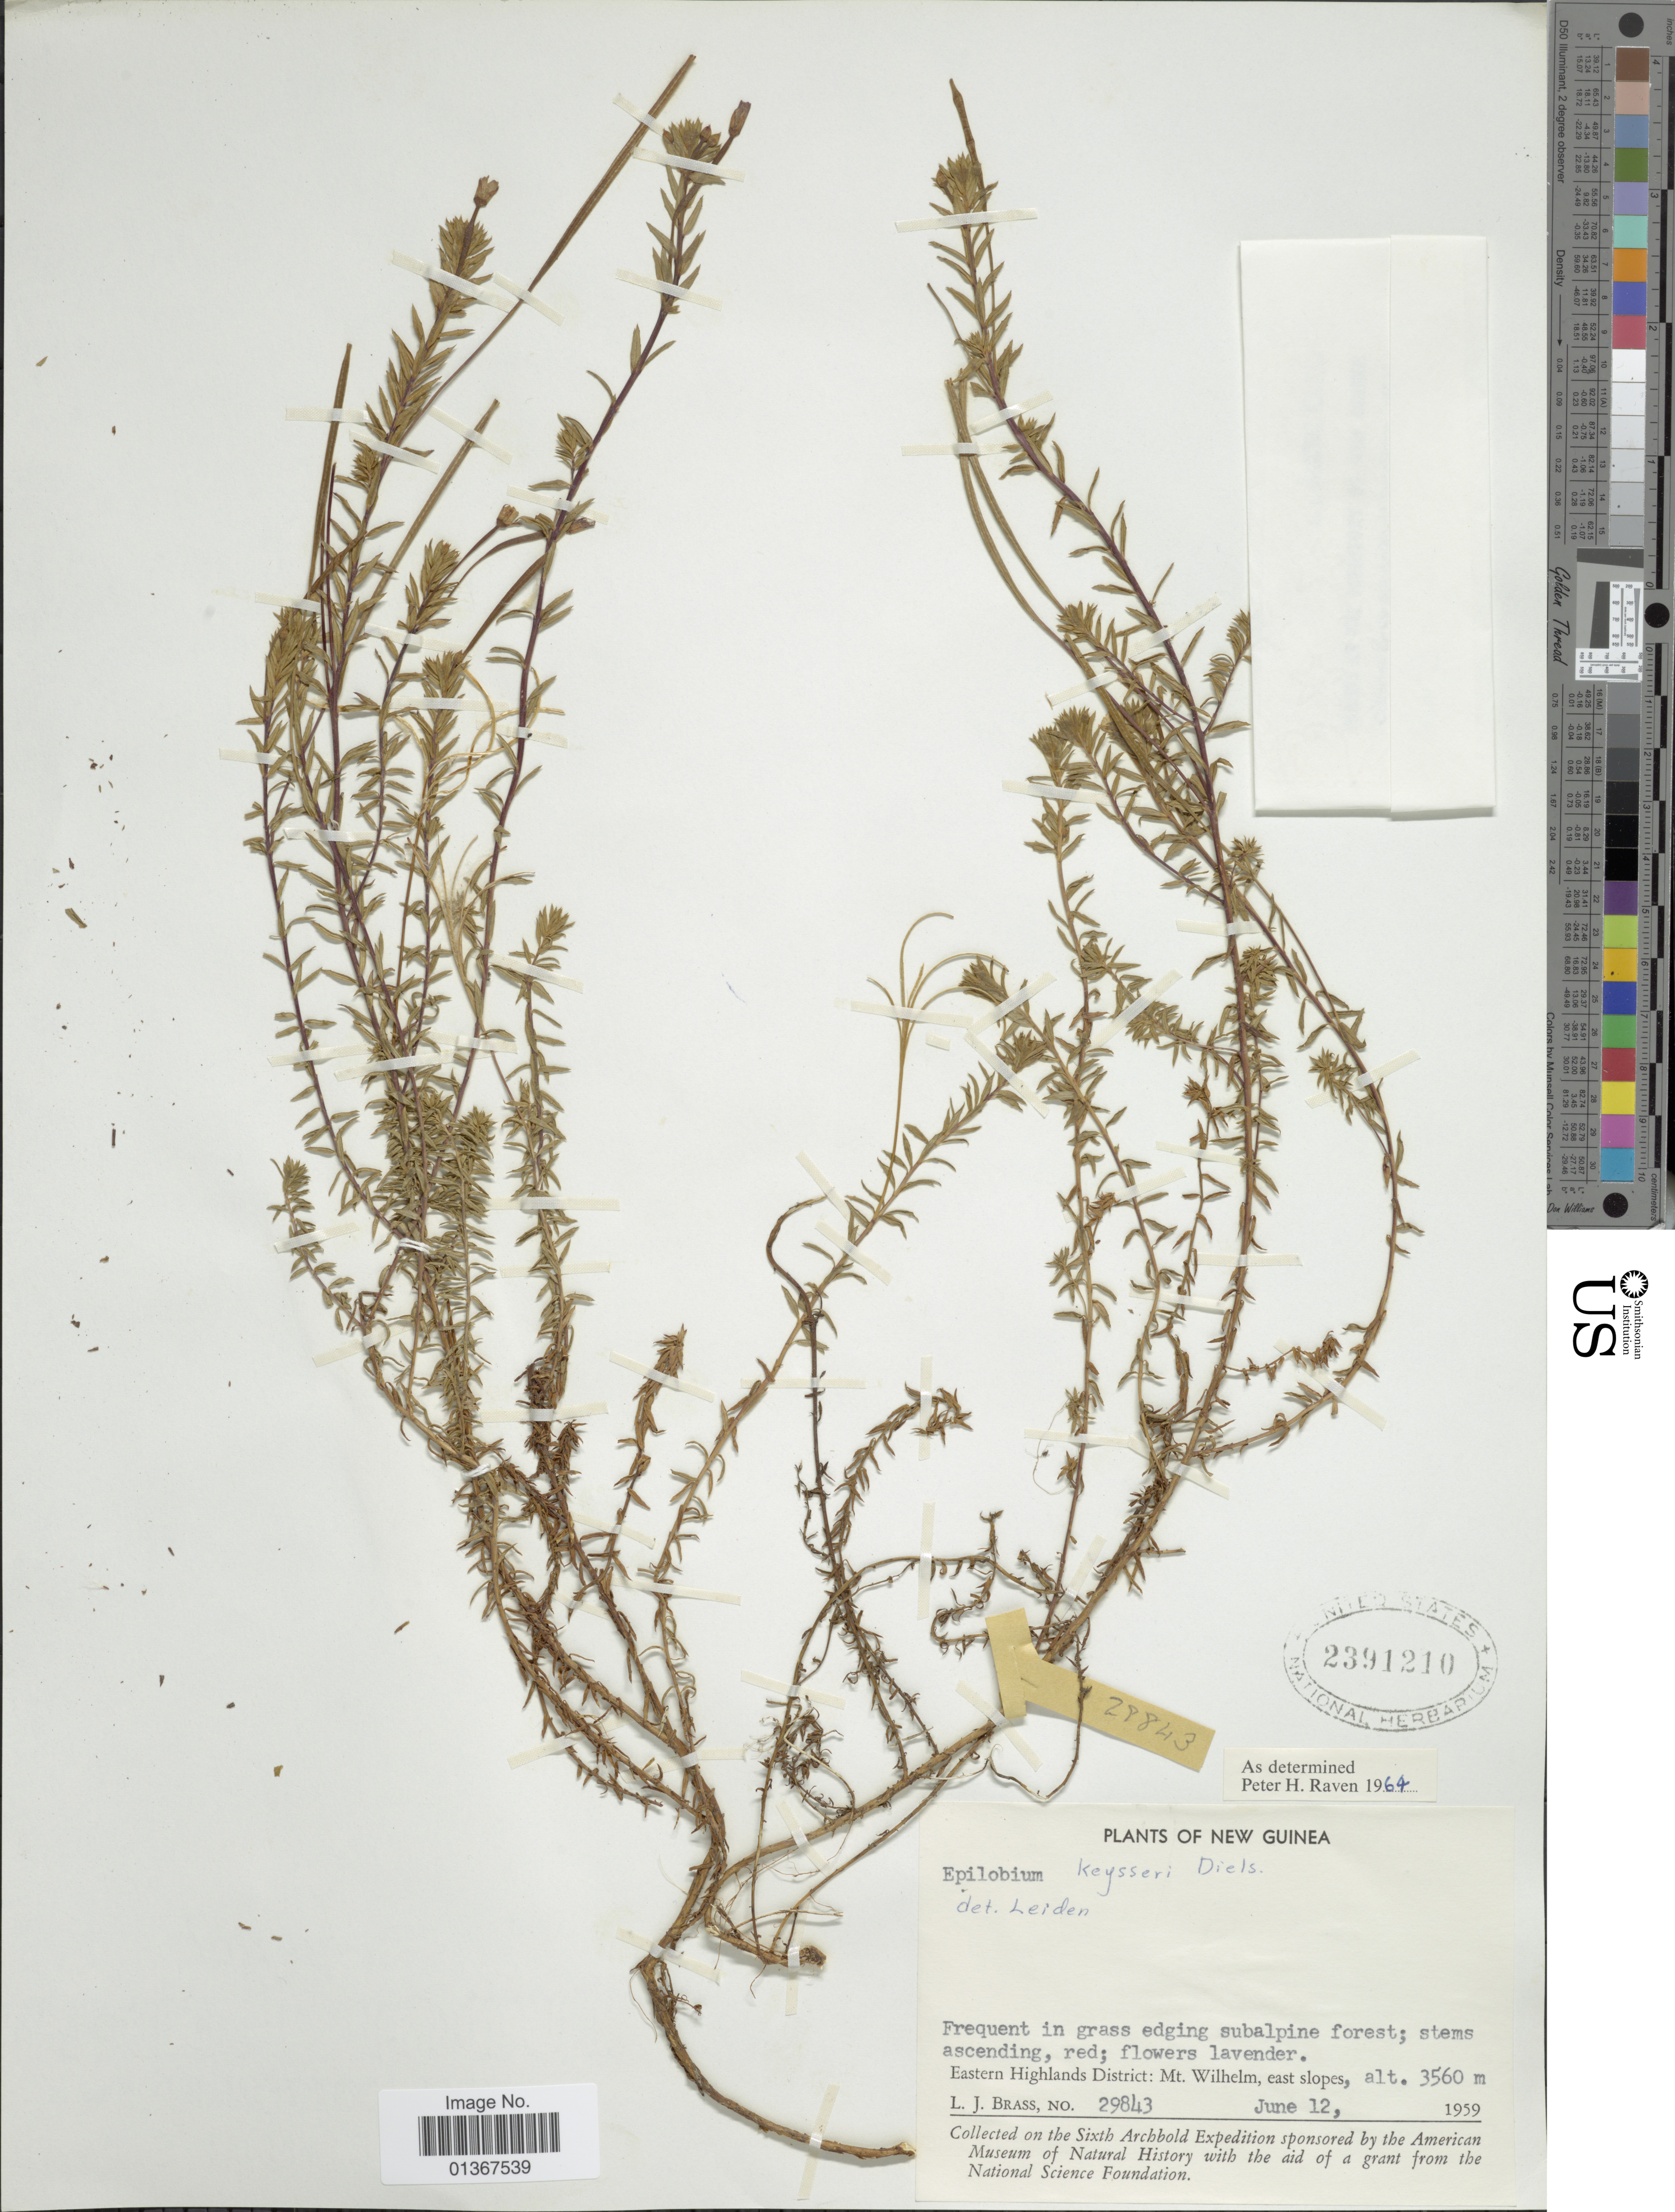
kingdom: Plantae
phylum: Tracheophyta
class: Magnoliopsida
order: Myrtales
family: Onagraceae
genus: Epilobium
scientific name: Epilobium keysseri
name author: Diels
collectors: L. J. Brass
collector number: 29843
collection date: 1959-06-12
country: Papua New Guinea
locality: Eastern Highlands District: Mt. Wilhelm, east slopes.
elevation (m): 3560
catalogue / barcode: US 2391210